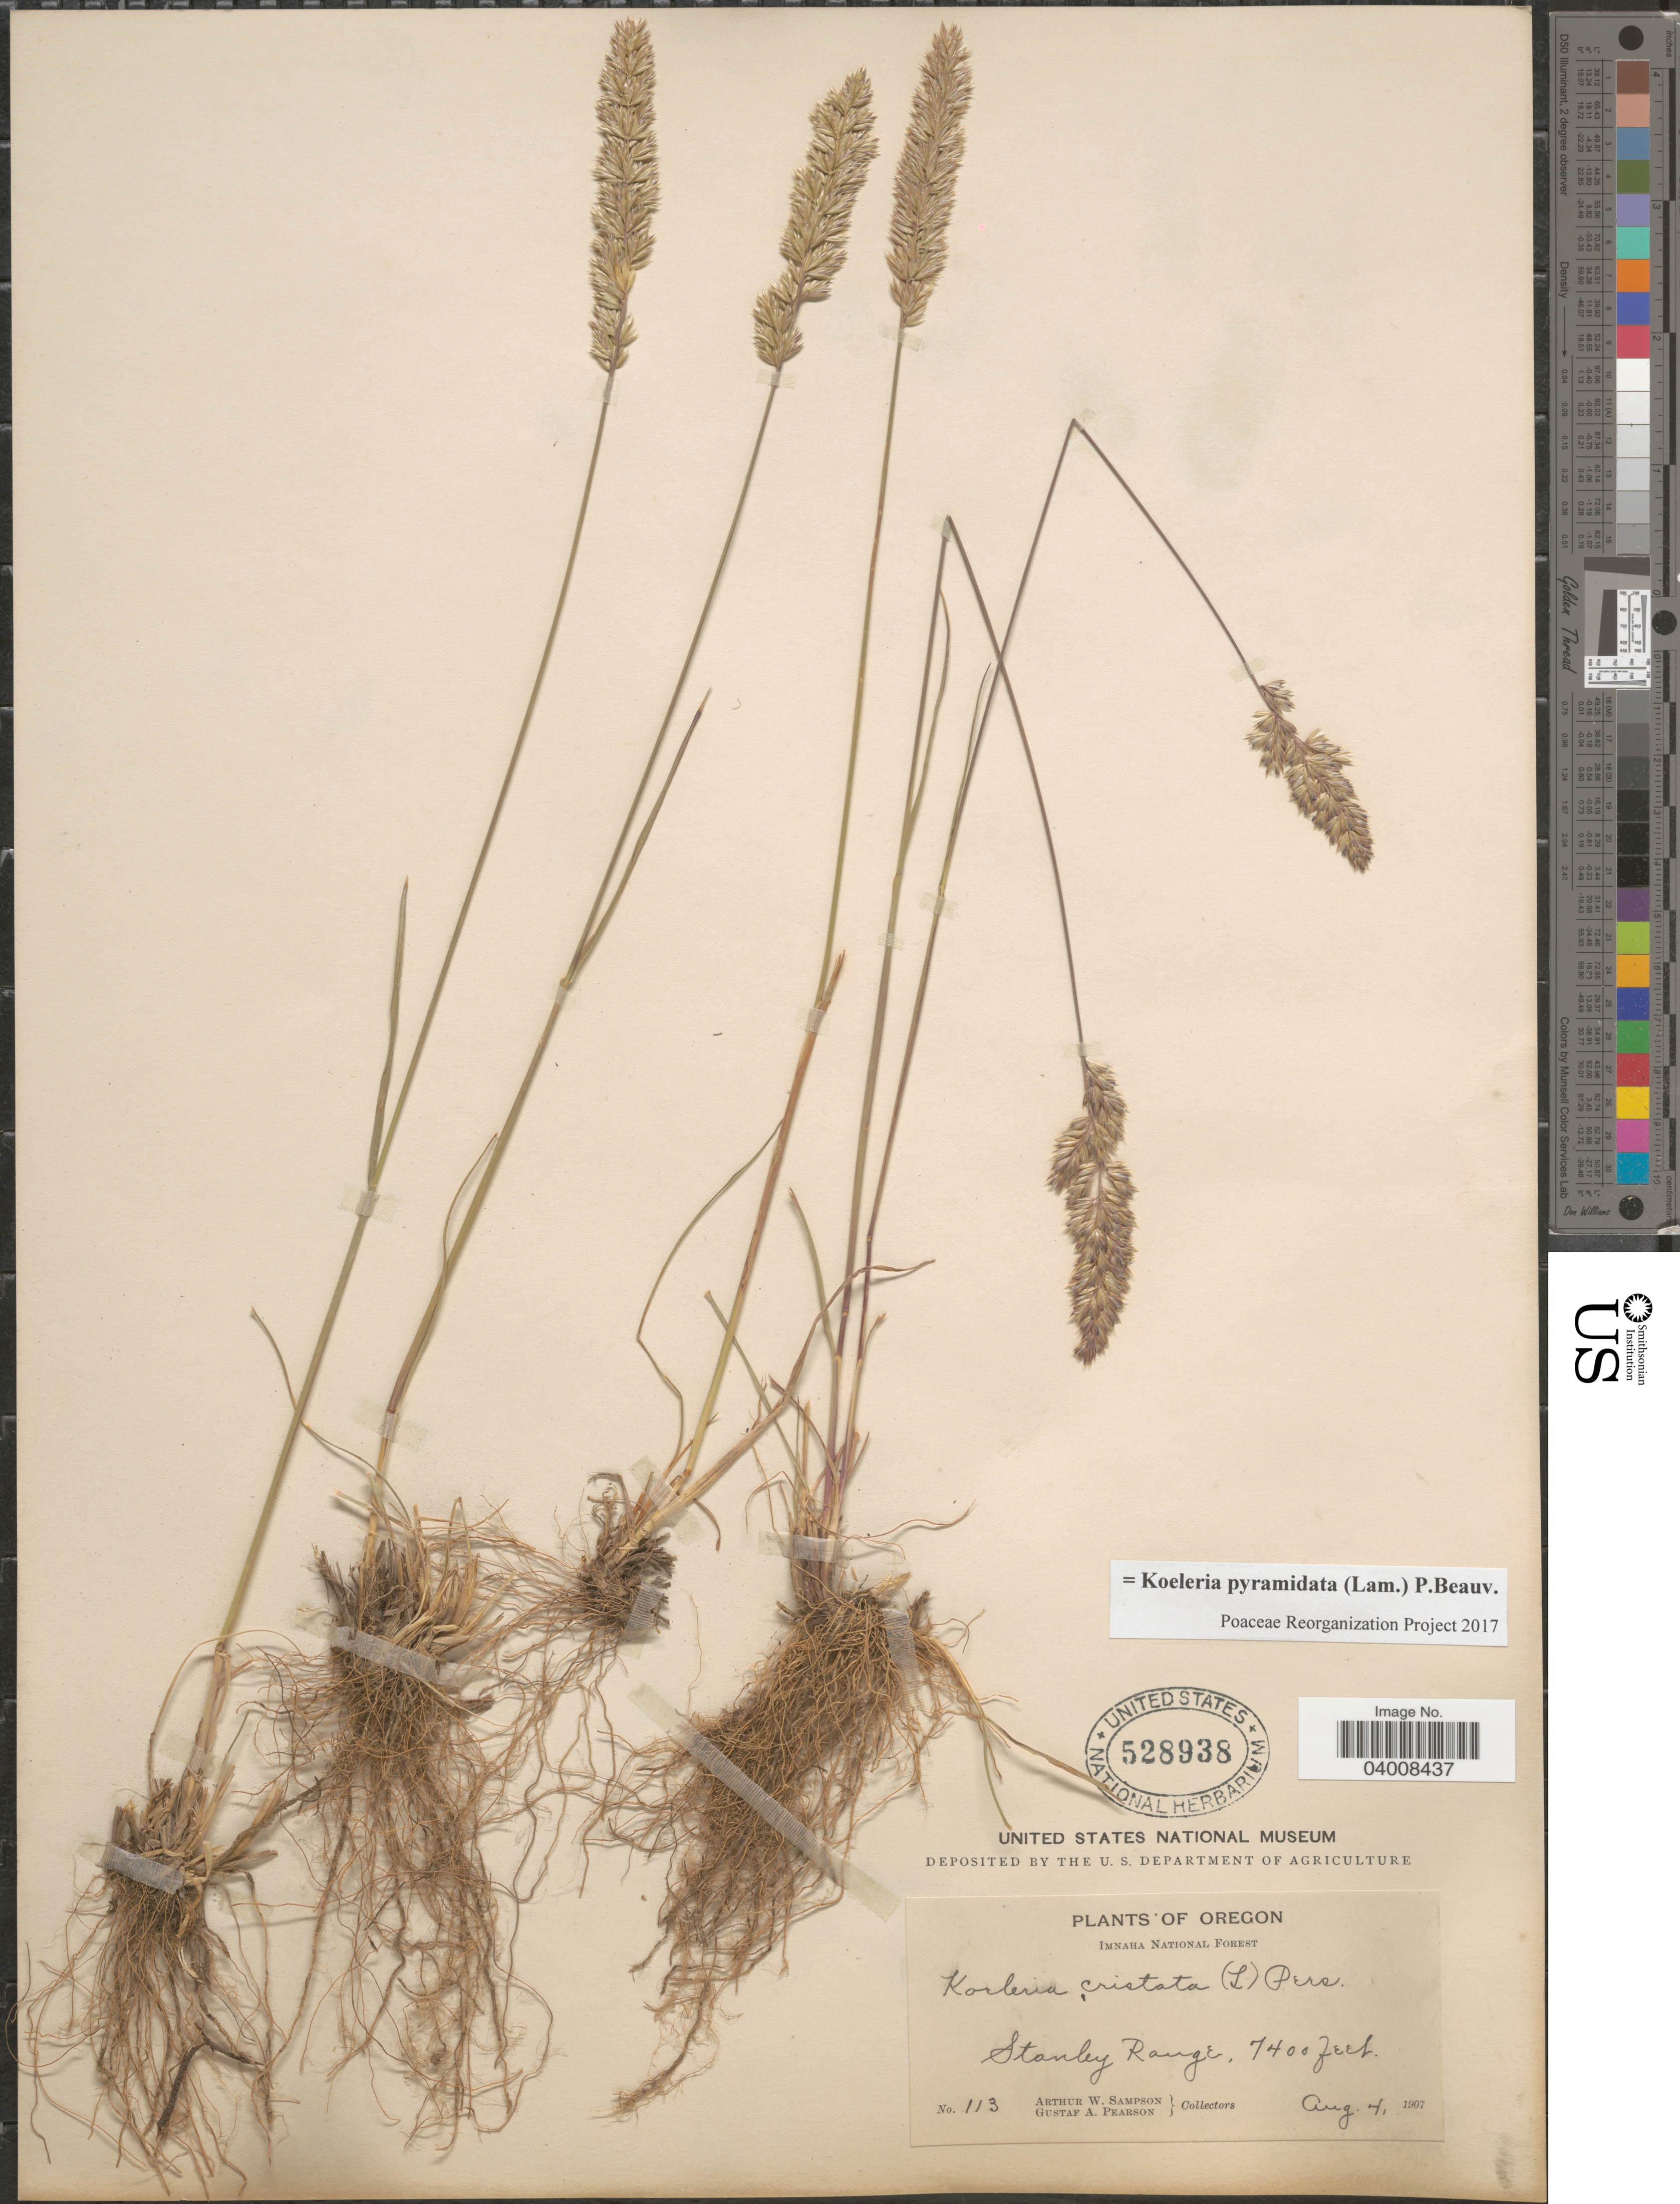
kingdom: Plantae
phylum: Tracheophyta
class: Liliopsida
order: Poales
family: Poaceae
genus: Koeleria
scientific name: Koeleria pyramidata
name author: (Lam.) P. Beauv.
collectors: A. Sampson & G. Pearson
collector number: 113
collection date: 1907-08-04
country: United States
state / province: Oregon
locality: Imnaha National Forest. Stanley Range.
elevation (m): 2256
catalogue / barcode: US 528938